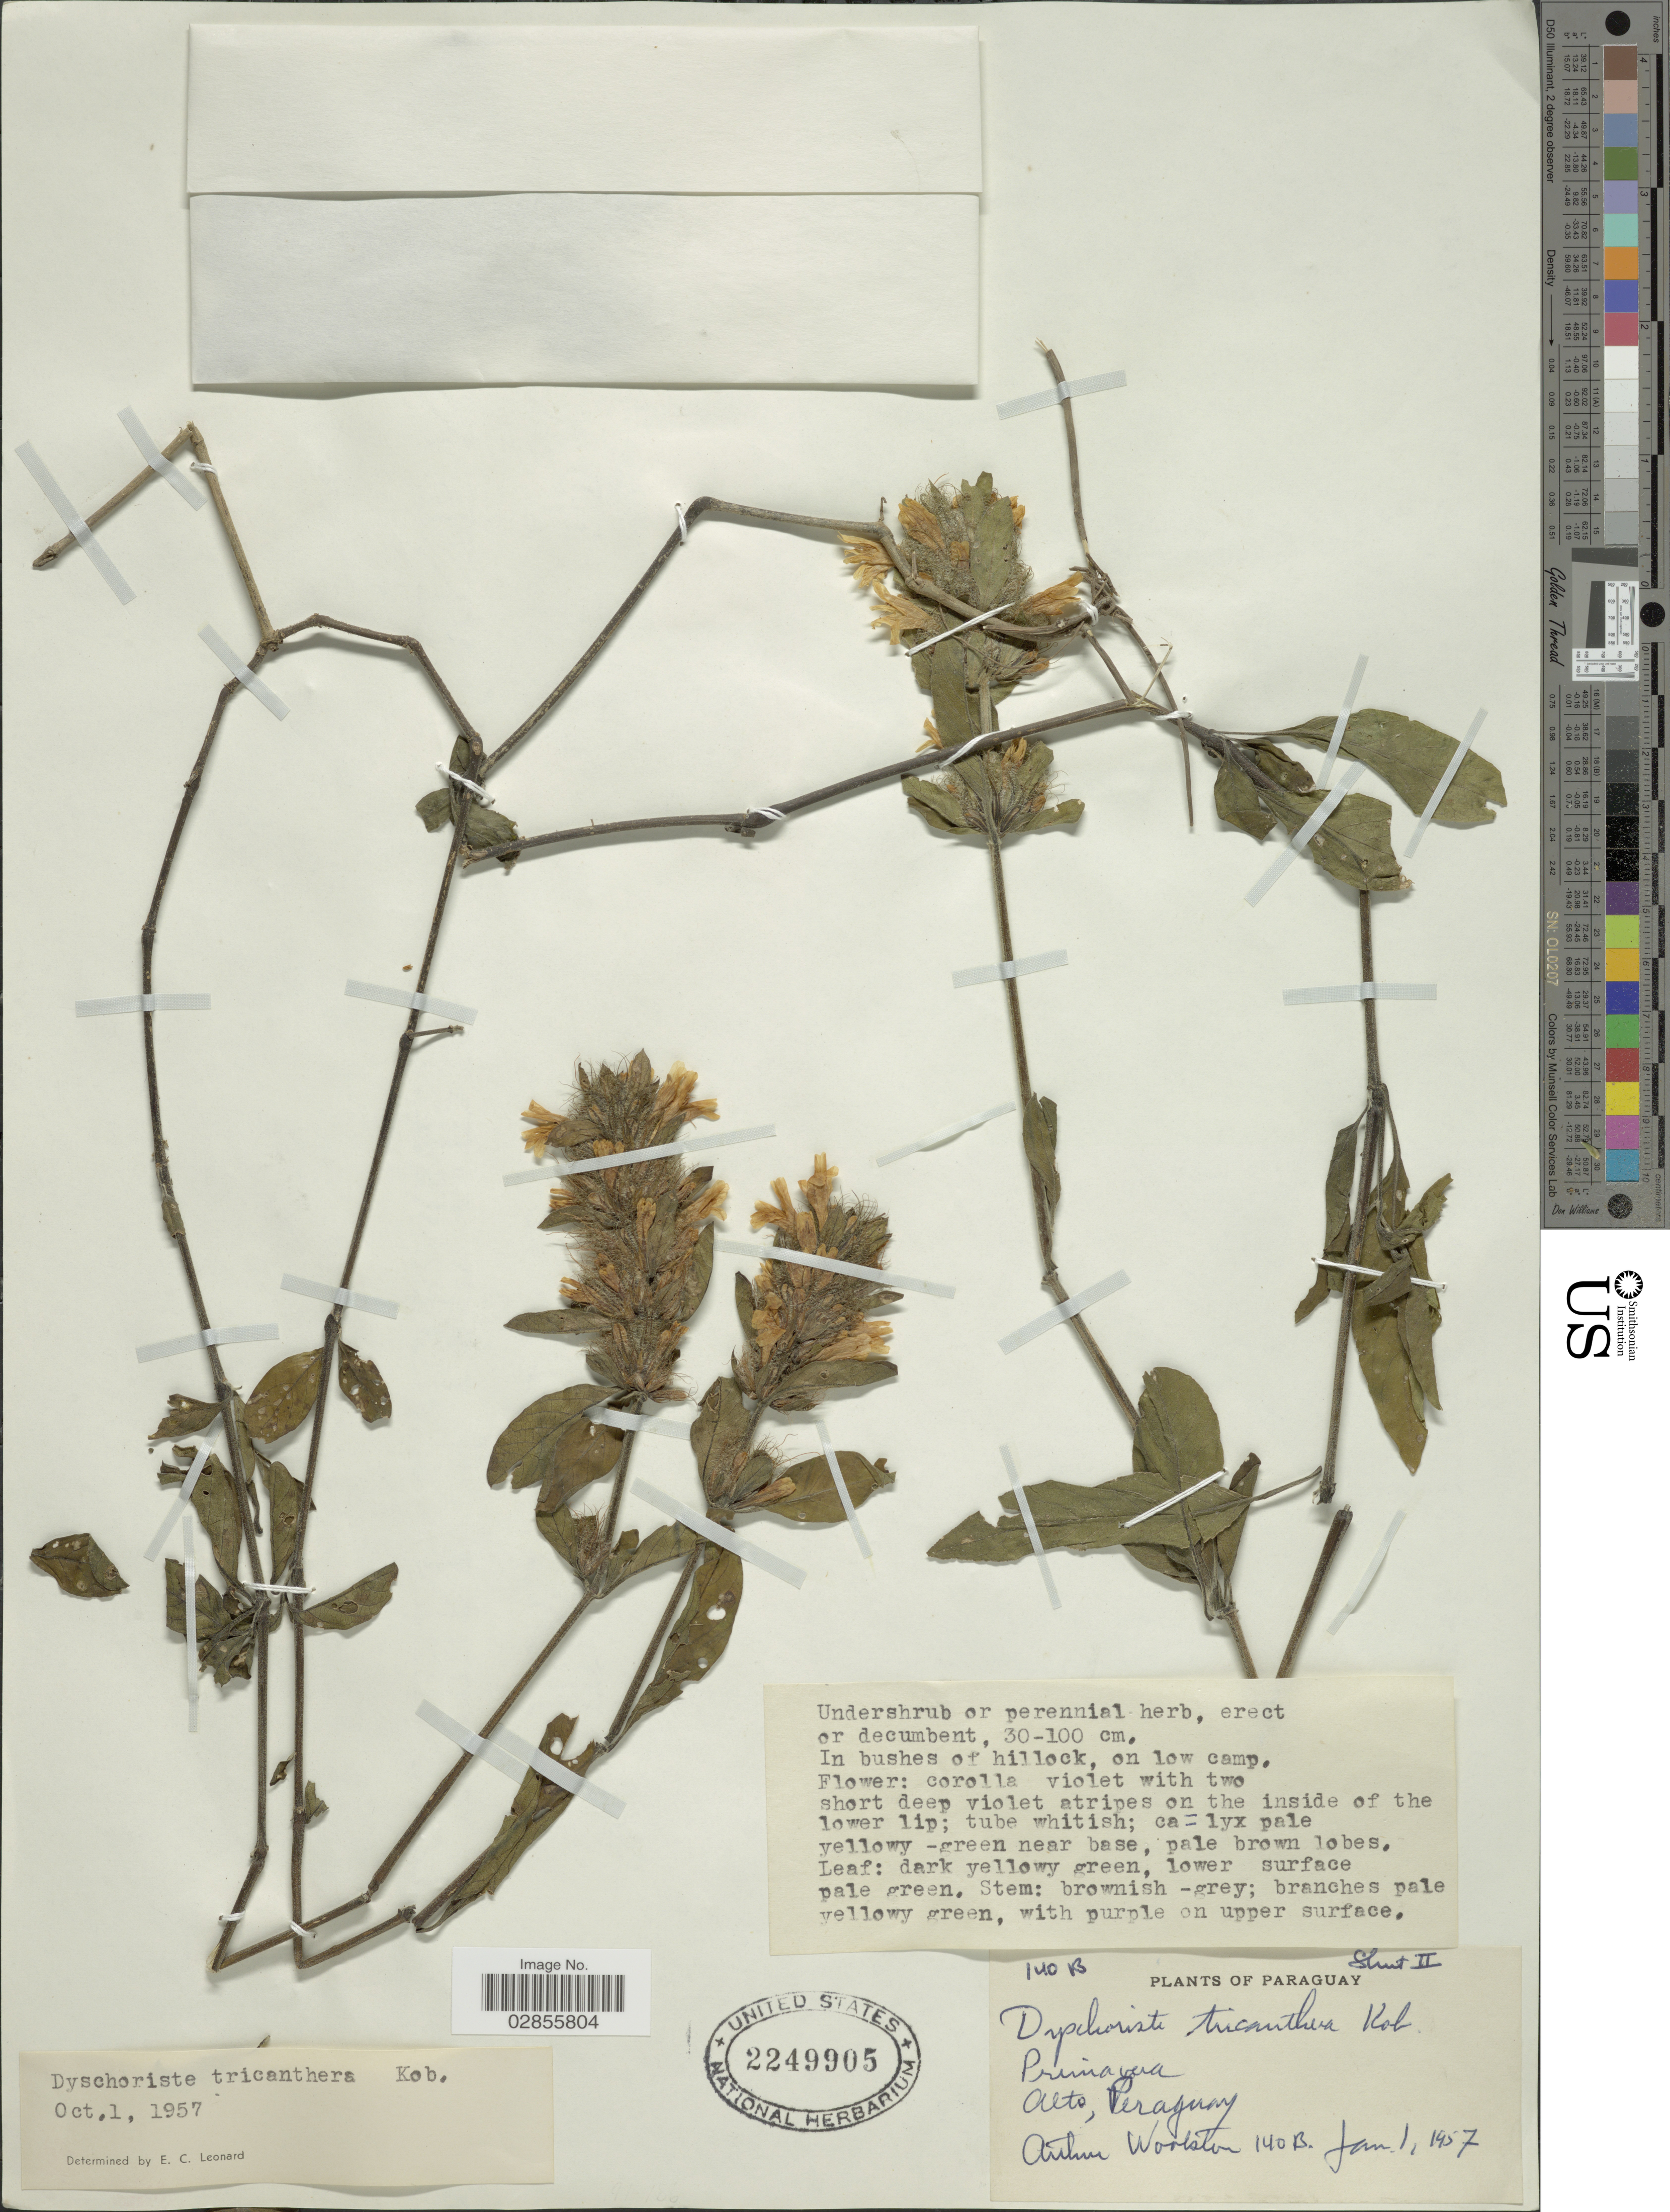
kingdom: Plantae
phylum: Tracheophyta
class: Magnoliopsida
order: Lamiales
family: Acanthaceae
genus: Dyschoriste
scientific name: Dyschoriste trichocalyx subsp. verticillaris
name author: (C.B. Clarke) Vollesen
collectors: A. L. Woolston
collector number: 140B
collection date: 1957-01-01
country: Paraguay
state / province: Alto Paraguay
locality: Primavera.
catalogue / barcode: US 2249905